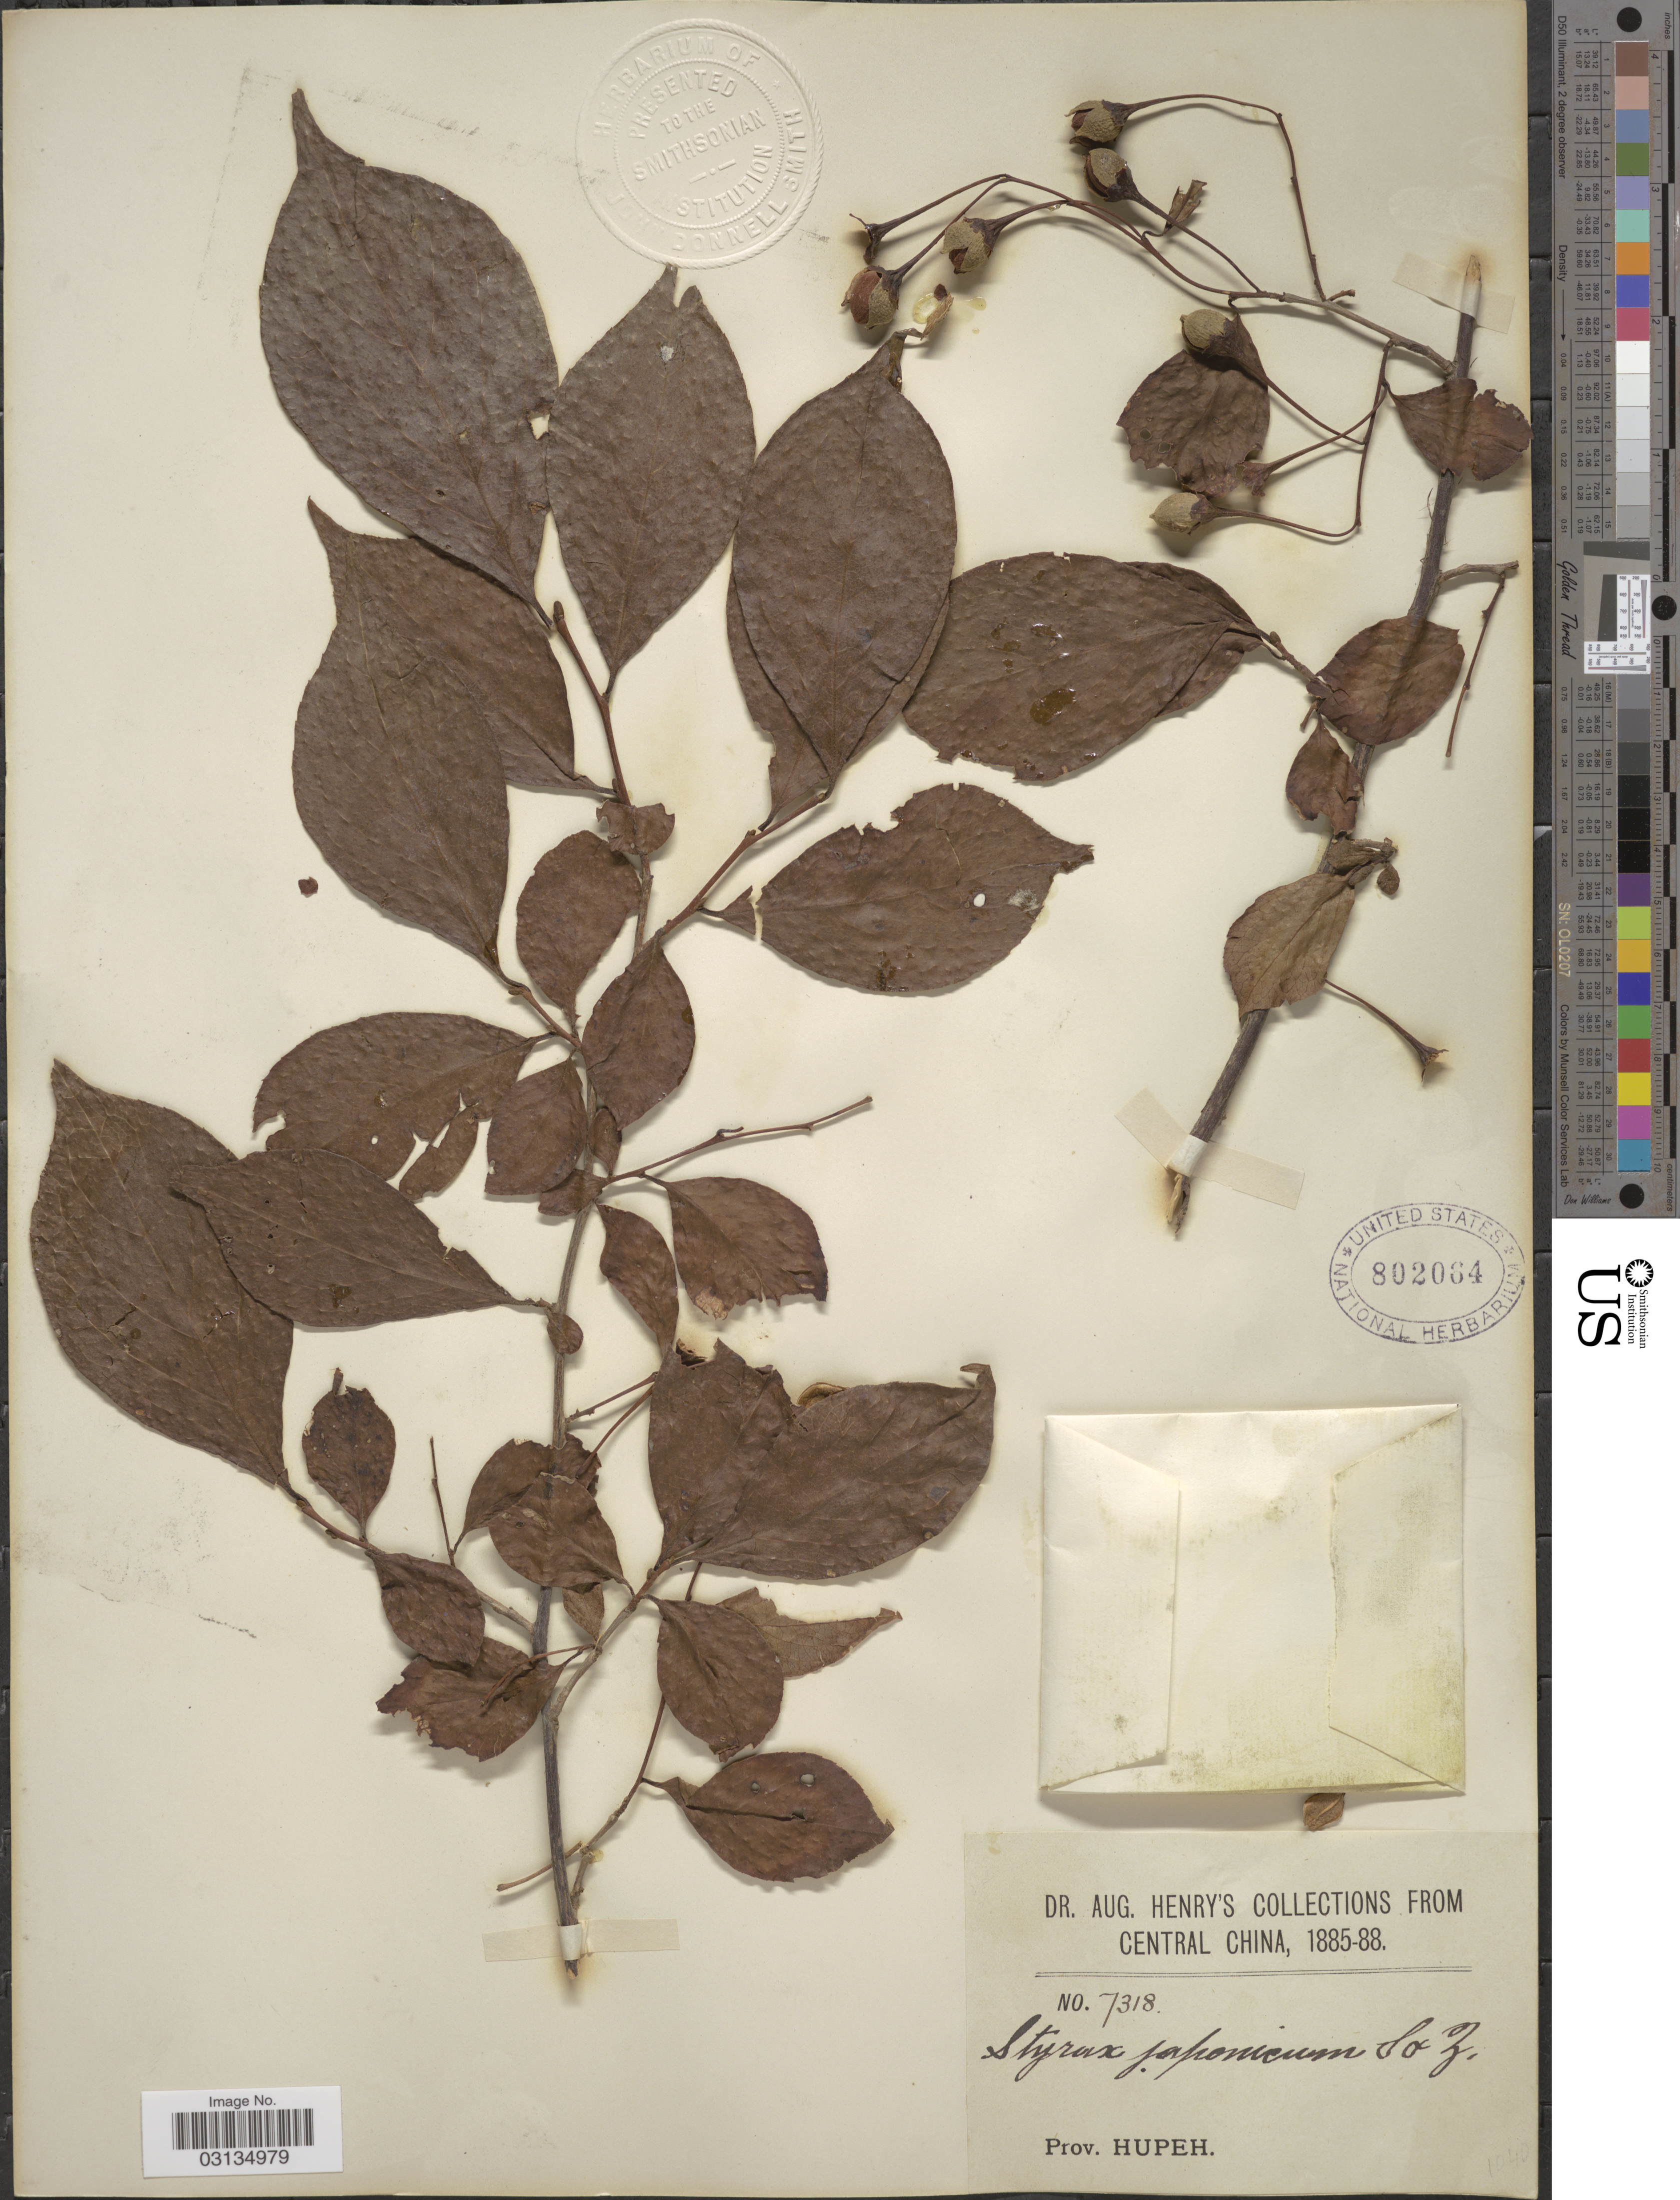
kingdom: Plantae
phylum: Tracheophyta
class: Magnoliopsida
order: Ericales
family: Styracaceae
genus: Styrax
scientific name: Styrax japonicus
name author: Siebold & Zucc.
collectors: A. Henry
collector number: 7318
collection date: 1885/1888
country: China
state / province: Hubei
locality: Central China. Prov. Hupeh.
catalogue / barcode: US 802064